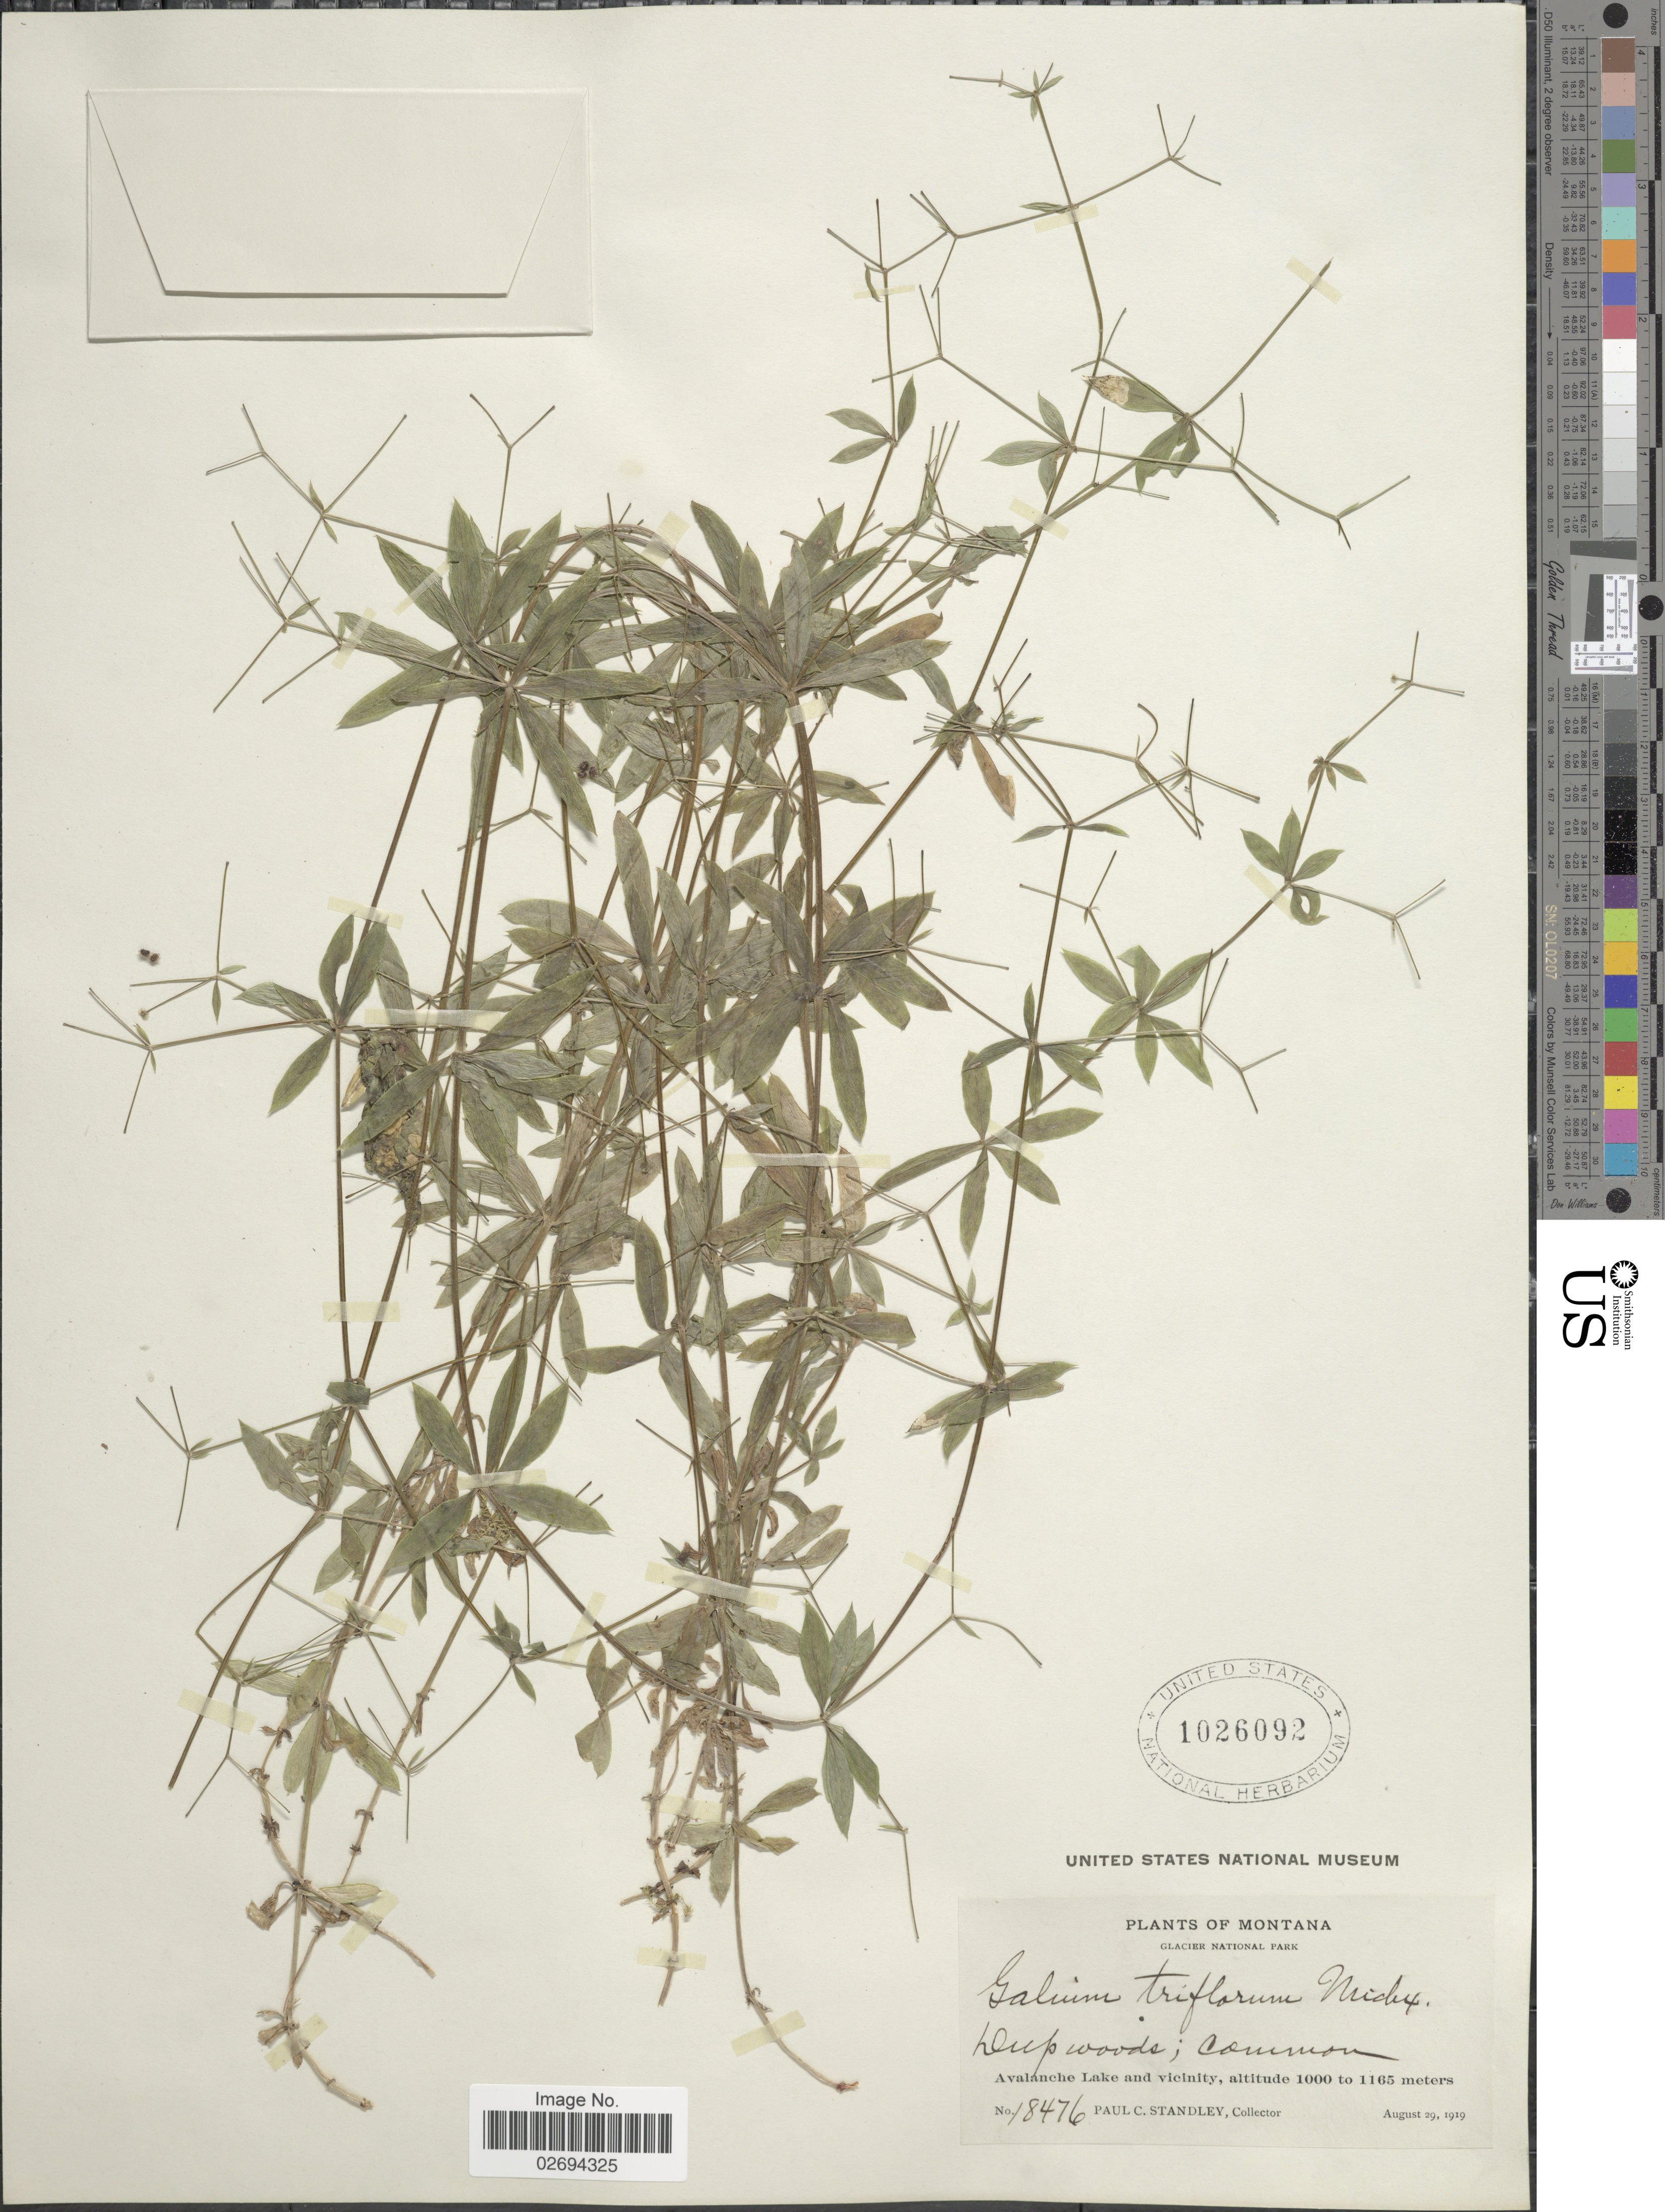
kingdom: Plantae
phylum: Tracheophyta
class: Magnoliopsida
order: Gentianales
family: Rubiaceae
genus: Galium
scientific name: Galium triflorum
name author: Michx.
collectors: P. C. Standley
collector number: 18476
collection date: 1919-08-29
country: United States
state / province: Montana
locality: Glacier National Park. Avalanche Lake and vicinity.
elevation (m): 1000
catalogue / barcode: US 1026092